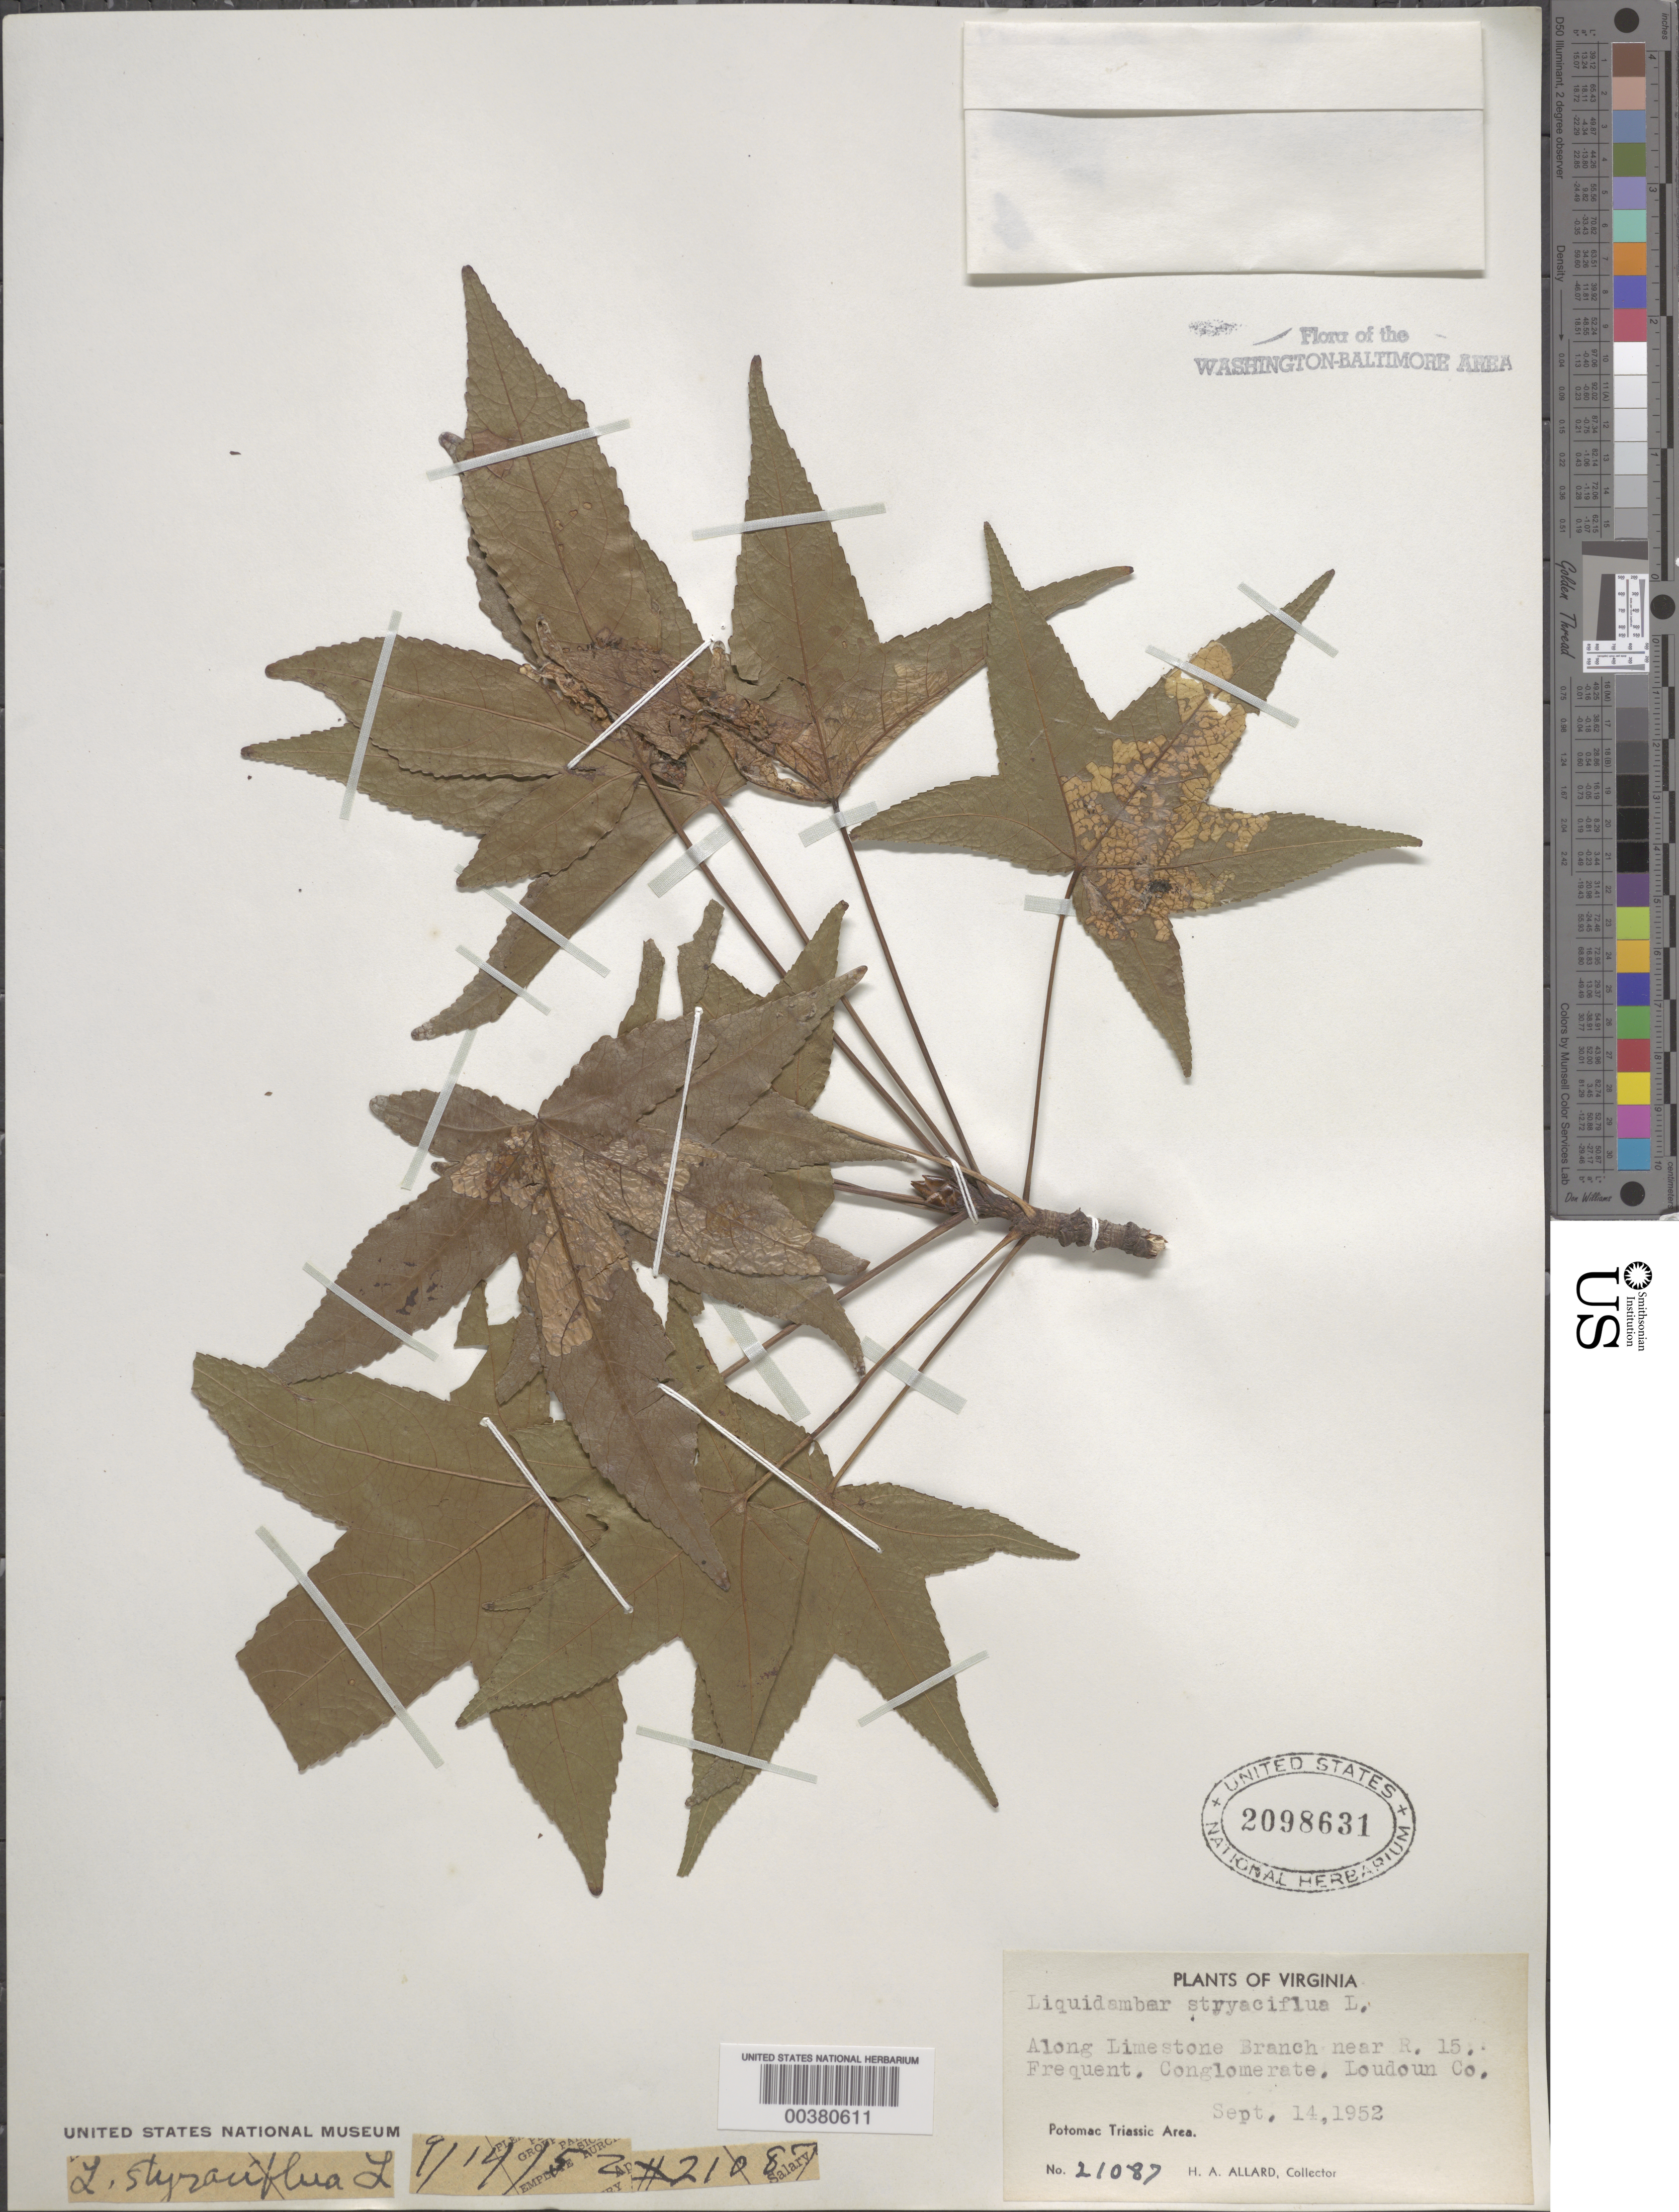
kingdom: Plantae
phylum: Tracheophyta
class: Magnoliopsida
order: Saxifragales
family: Altingiaceae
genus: Liquidambar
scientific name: Liquidambar styraciflua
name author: L.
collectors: H. A. Allard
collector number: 21087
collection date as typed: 14 Sep 1952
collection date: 1952-09-14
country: United States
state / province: Virginia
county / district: Loudoun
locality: Limestone Branch, Route 15 vicinity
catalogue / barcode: US 2098631